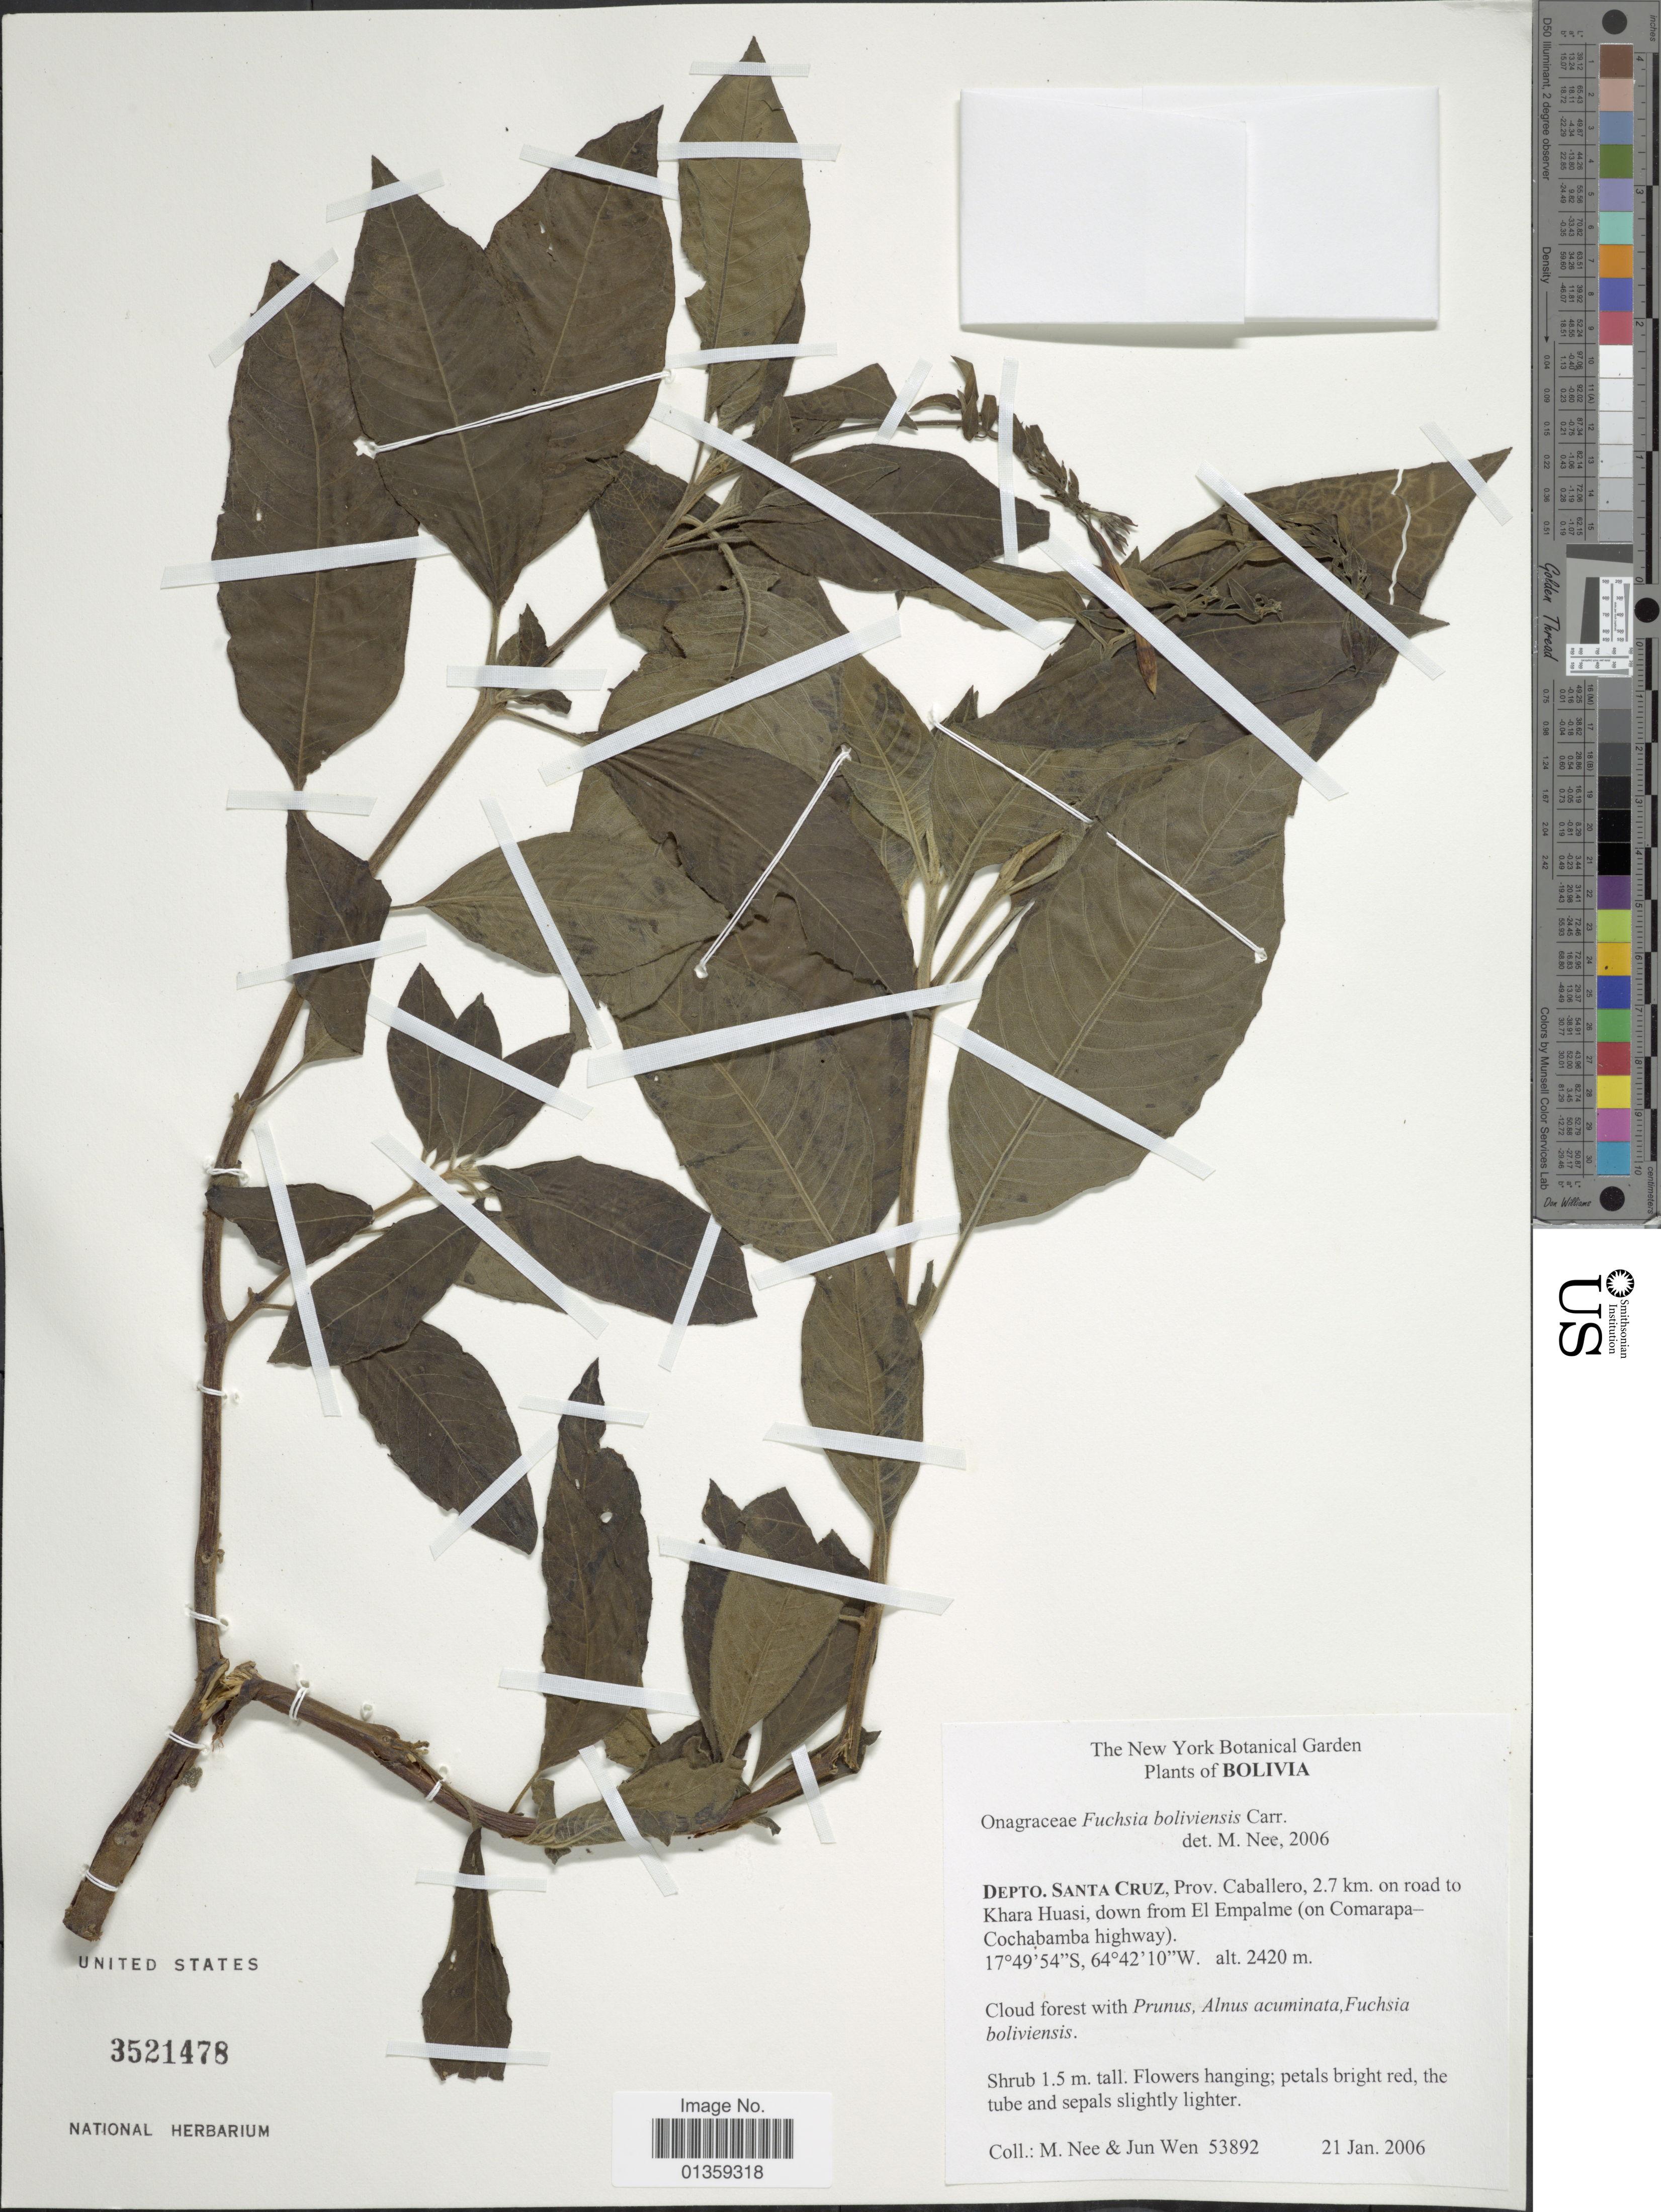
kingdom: Plantae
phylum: Tracheophyta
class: Magnoliopsida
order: Myrtales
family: Onagraceae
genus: Fuchsia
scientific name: Fuchsia boliviana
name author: Carrière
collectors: M. Nee & J. Wen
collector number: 53892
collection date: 2006-01-21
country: Bolivia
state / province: Santa Cruz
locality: Prov. Caballero, 2.7 km. on road to Khara Huasi, down from El Empalme (on Comarapa-Cochabamba highway)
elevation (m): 2420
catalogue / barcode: US 3521478